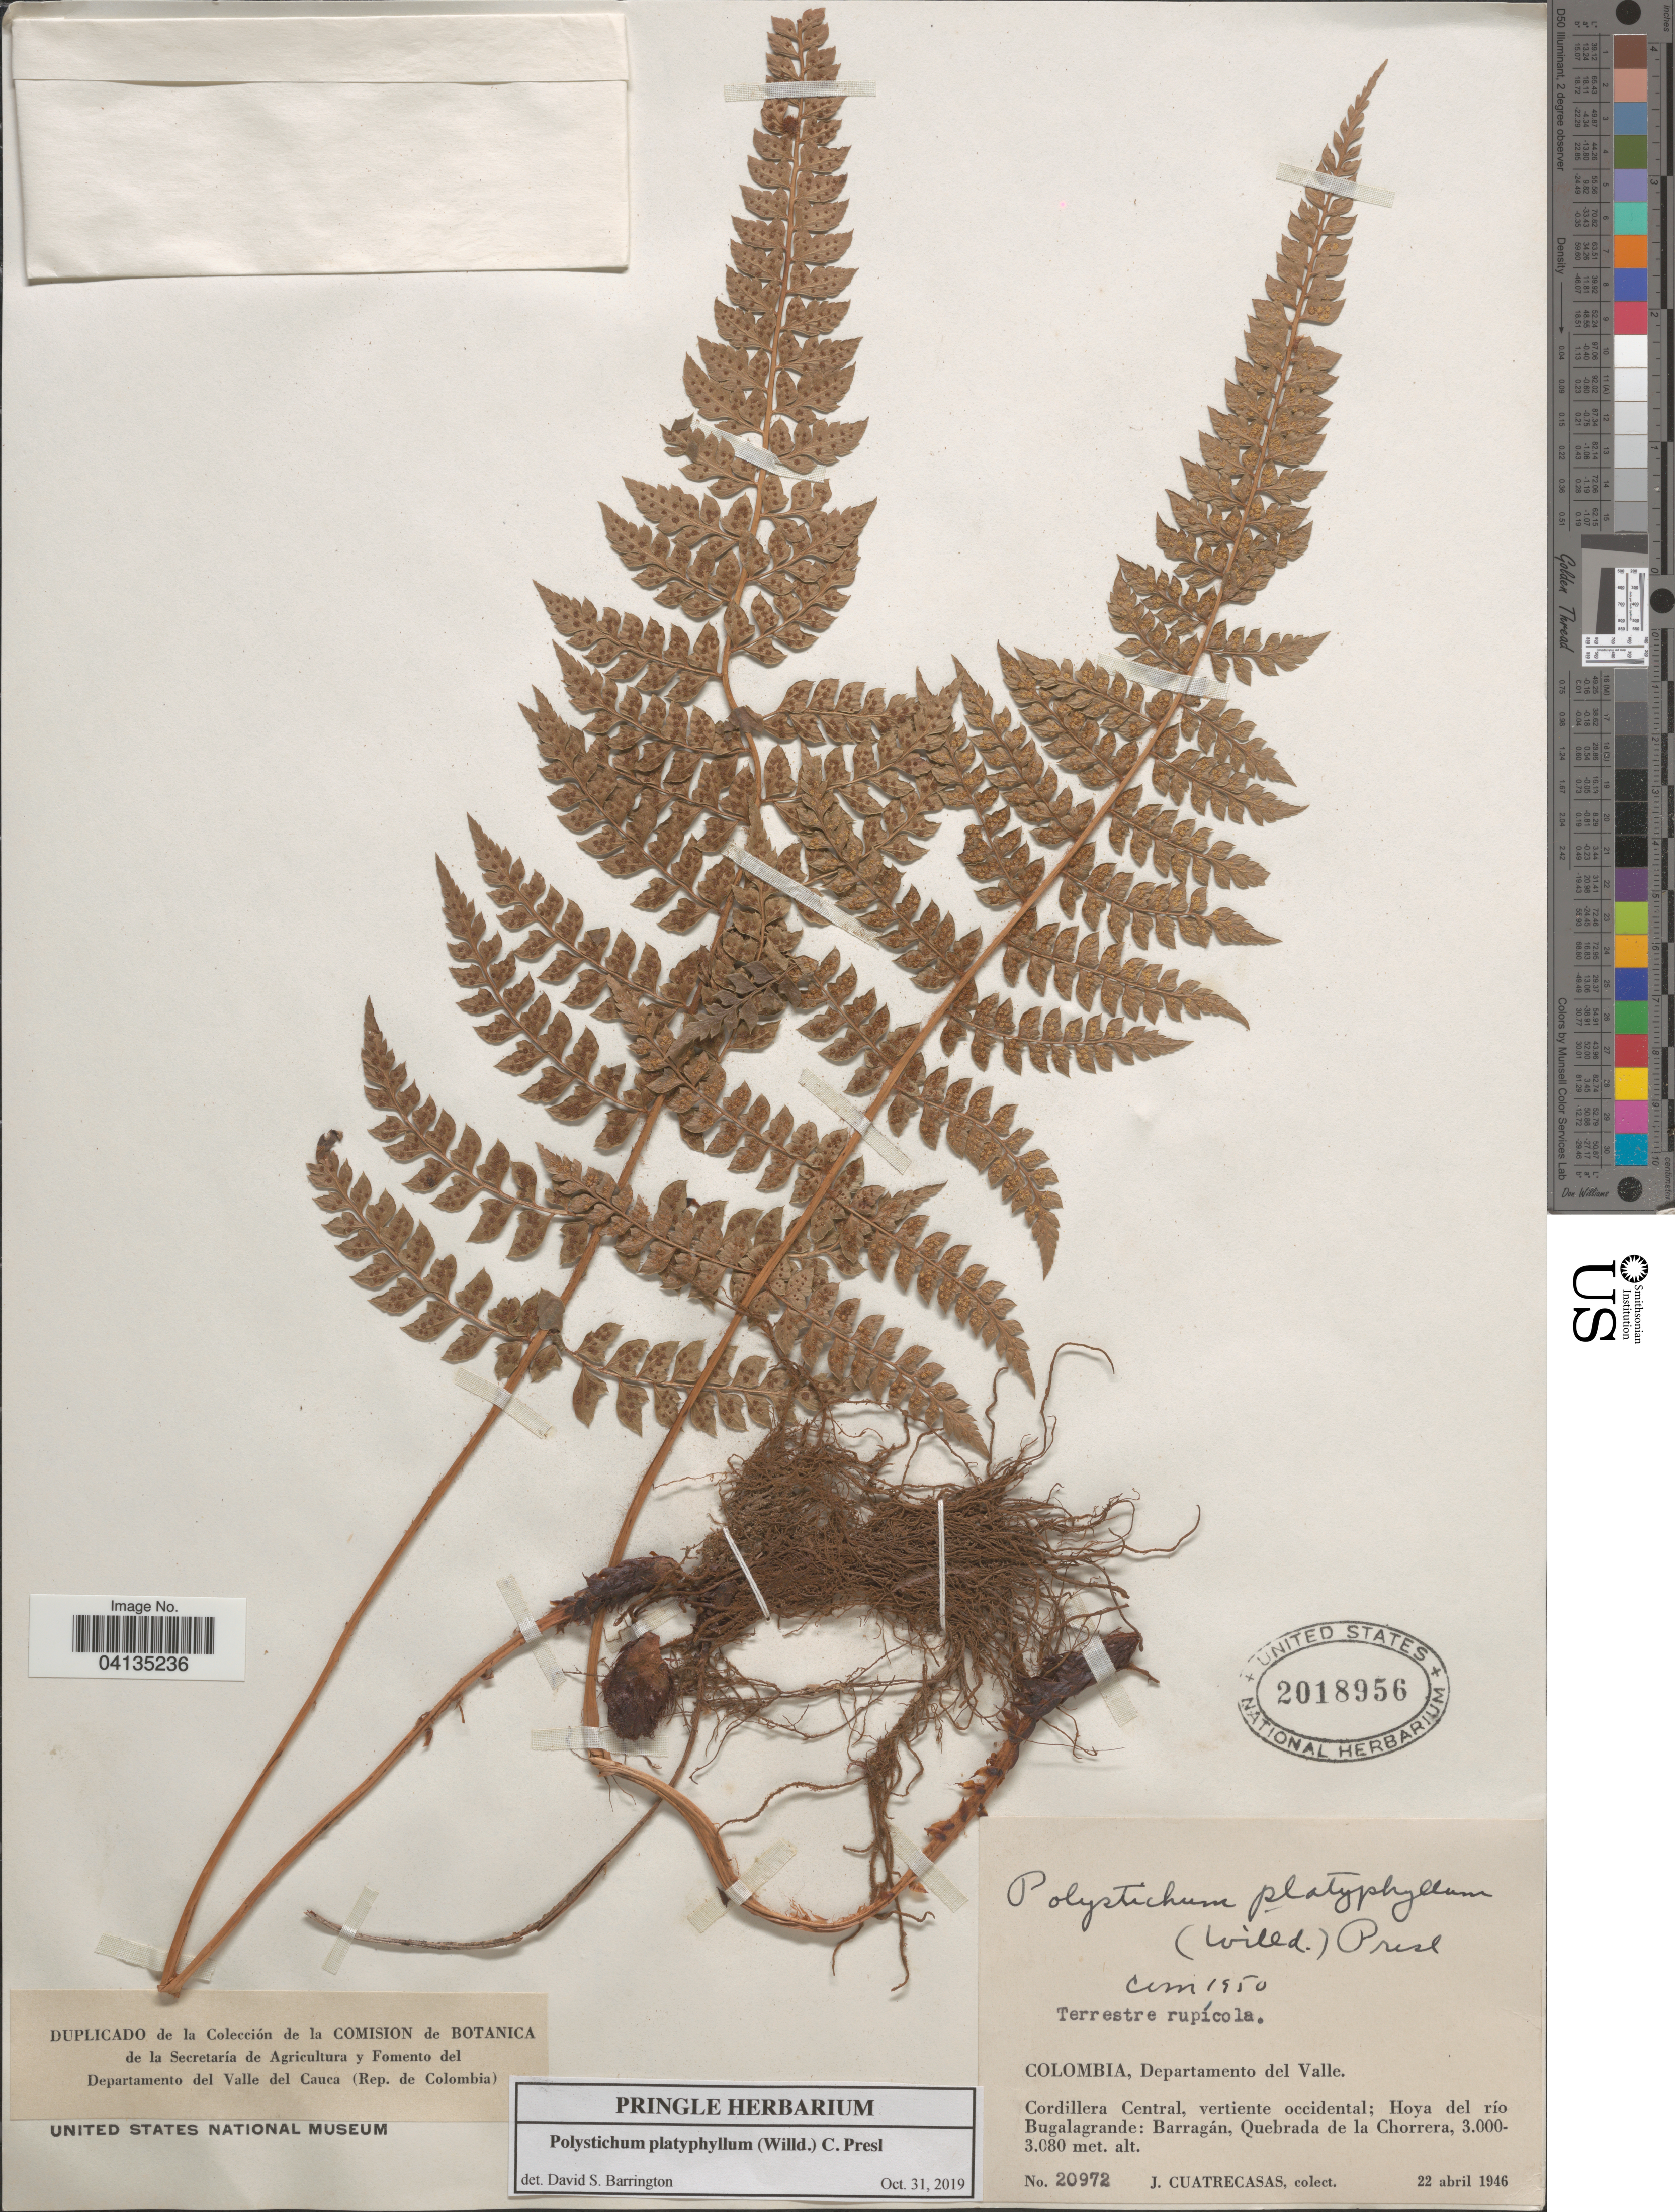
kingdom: Plantae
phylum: Tracheophyta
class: Polypodiopsida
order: Polypodiales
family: Dryopteridaceae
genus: Polystichum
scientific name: Polystichum platyphyllum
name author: (Willd.) C. Presl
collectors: J. Cuatrecasas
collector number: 20972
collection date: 1946-04-22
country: Colombia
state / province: Valle del Cauca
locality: Departamento del Valle. Cordillera Central, vertiente occidental; Hoya del río Bugalagrande: Barragán, Quebrada del a Chorrera.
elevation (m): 3000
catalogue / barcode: US 2018956